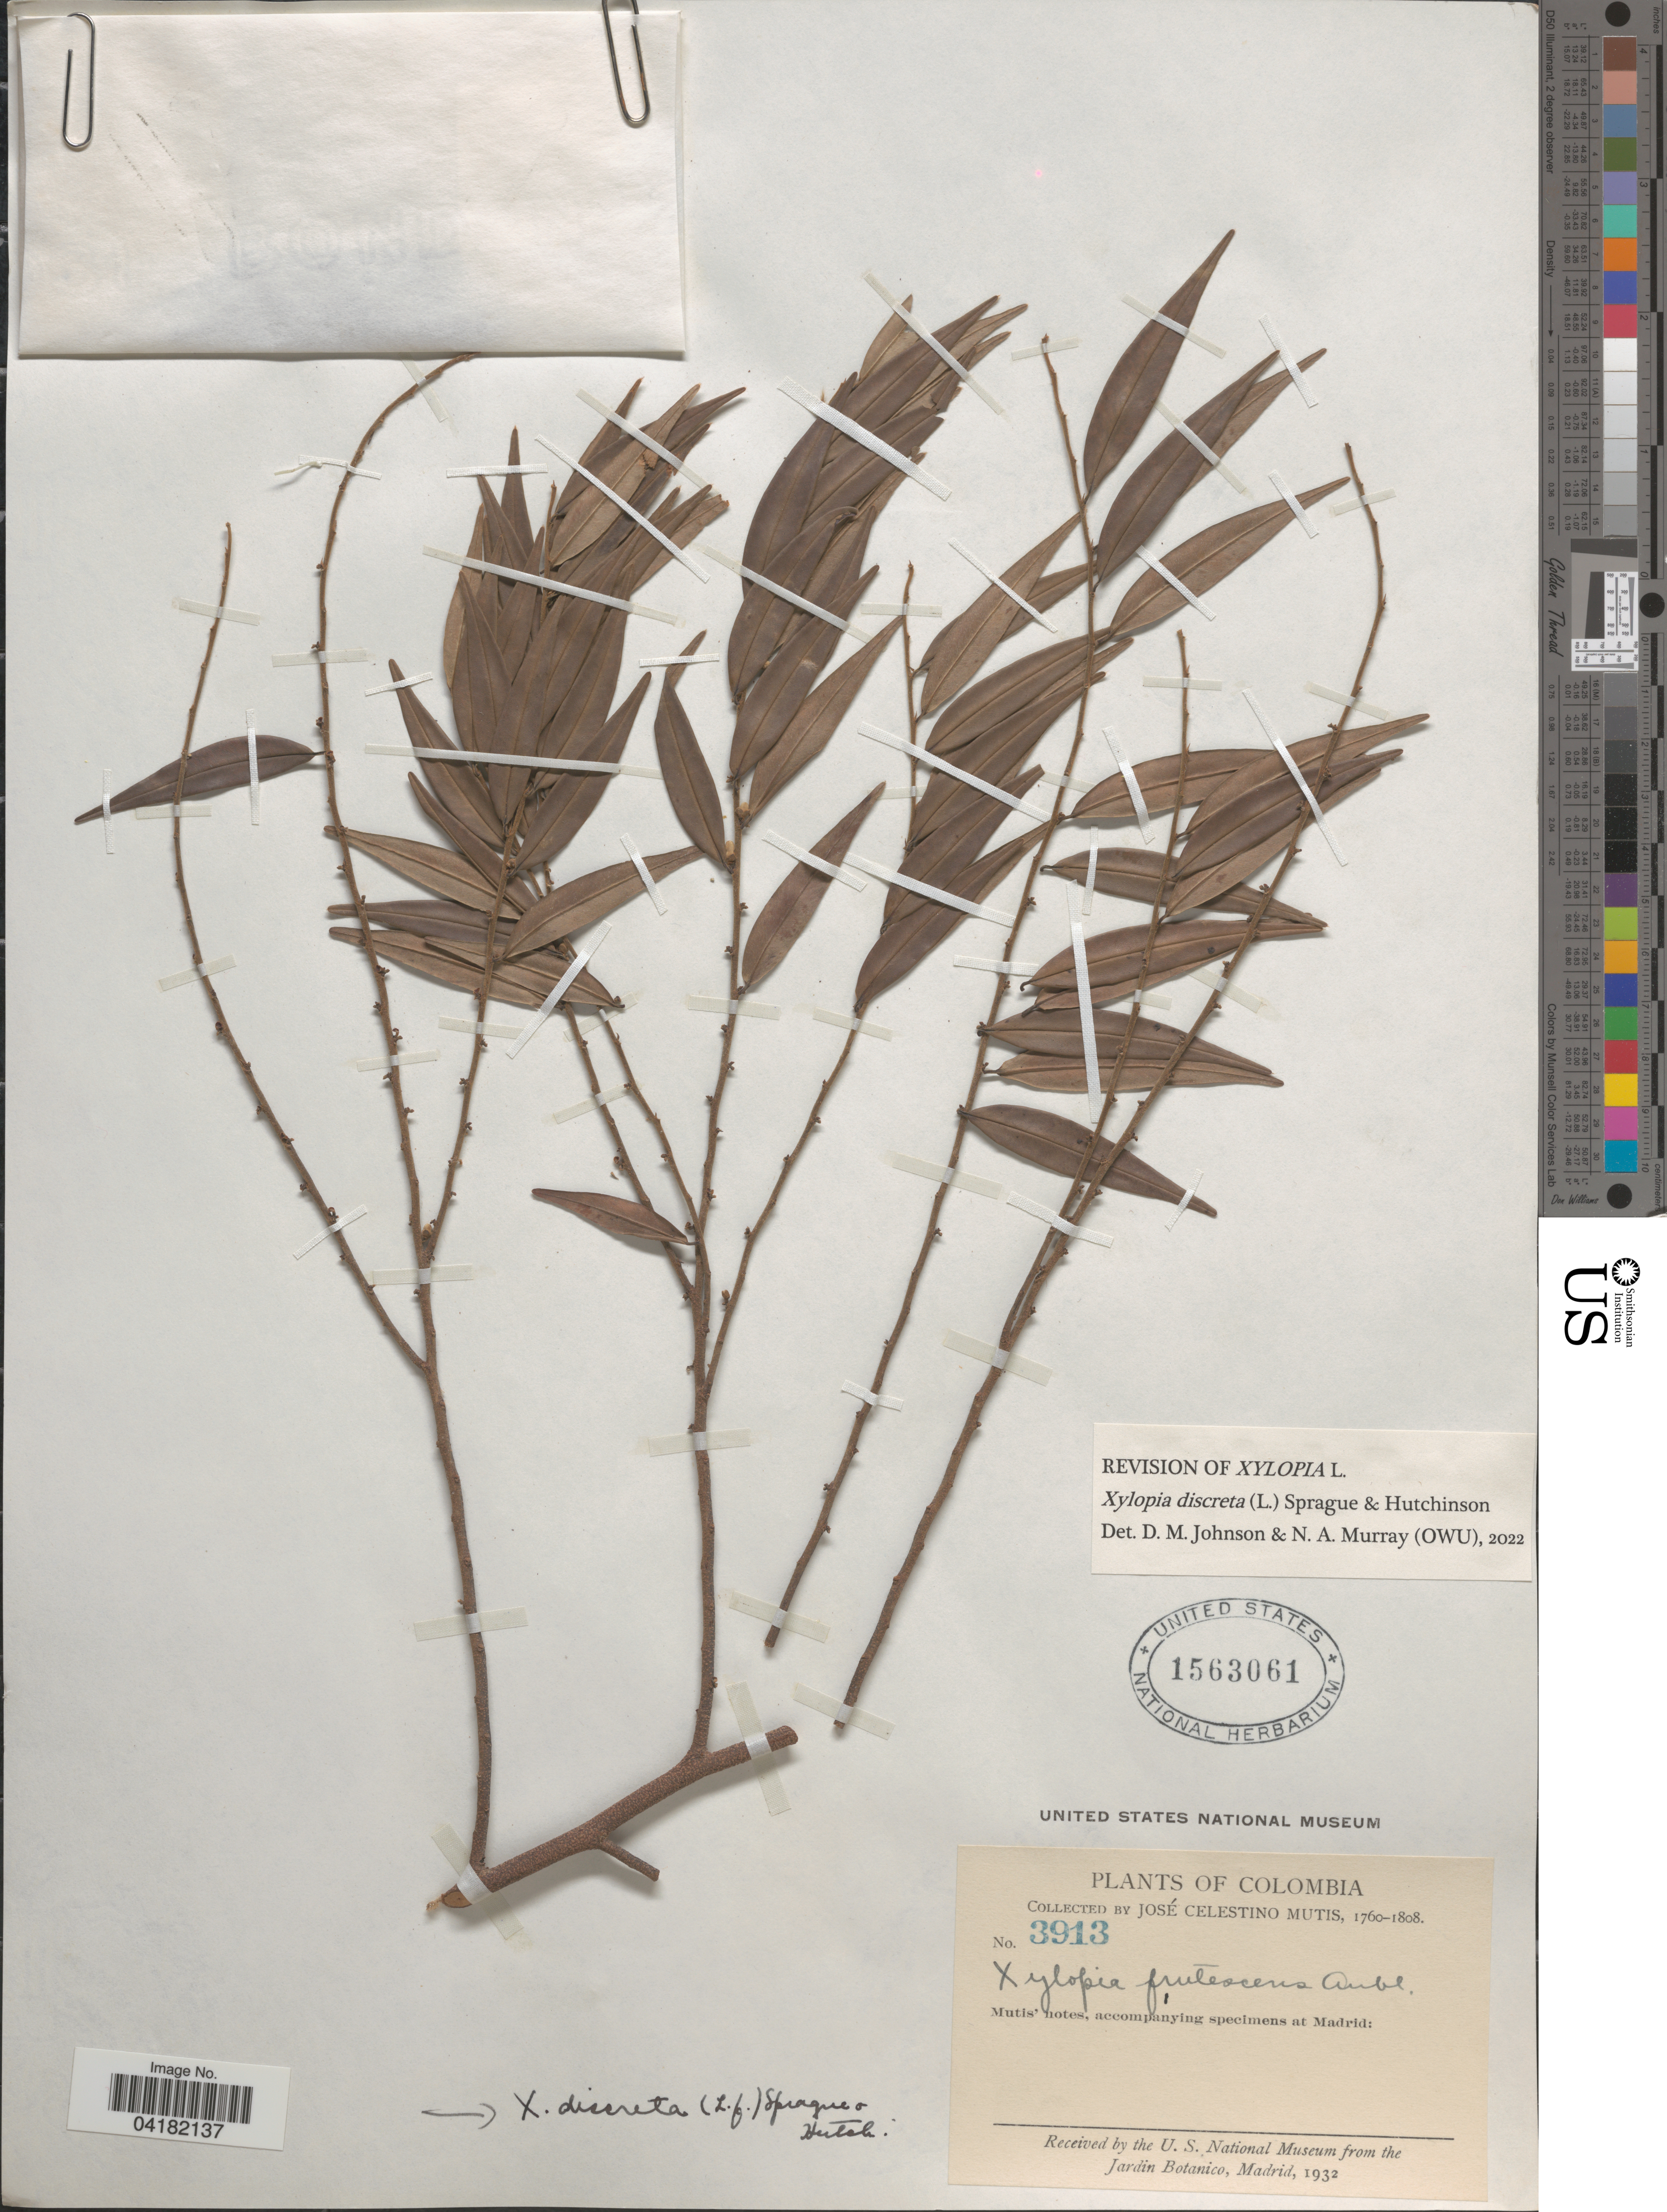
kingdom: Plantae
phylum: Tracheophyta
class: Magnoliopsida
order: Magnoliales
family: Annonaceae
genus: Xylopia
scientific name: Xylopia discreta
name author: (L. f.) Sprague & Hutch.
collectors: J. C. B. Mutis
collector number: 3913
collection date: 1760/1808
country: Colombia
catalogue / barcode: US 1563061